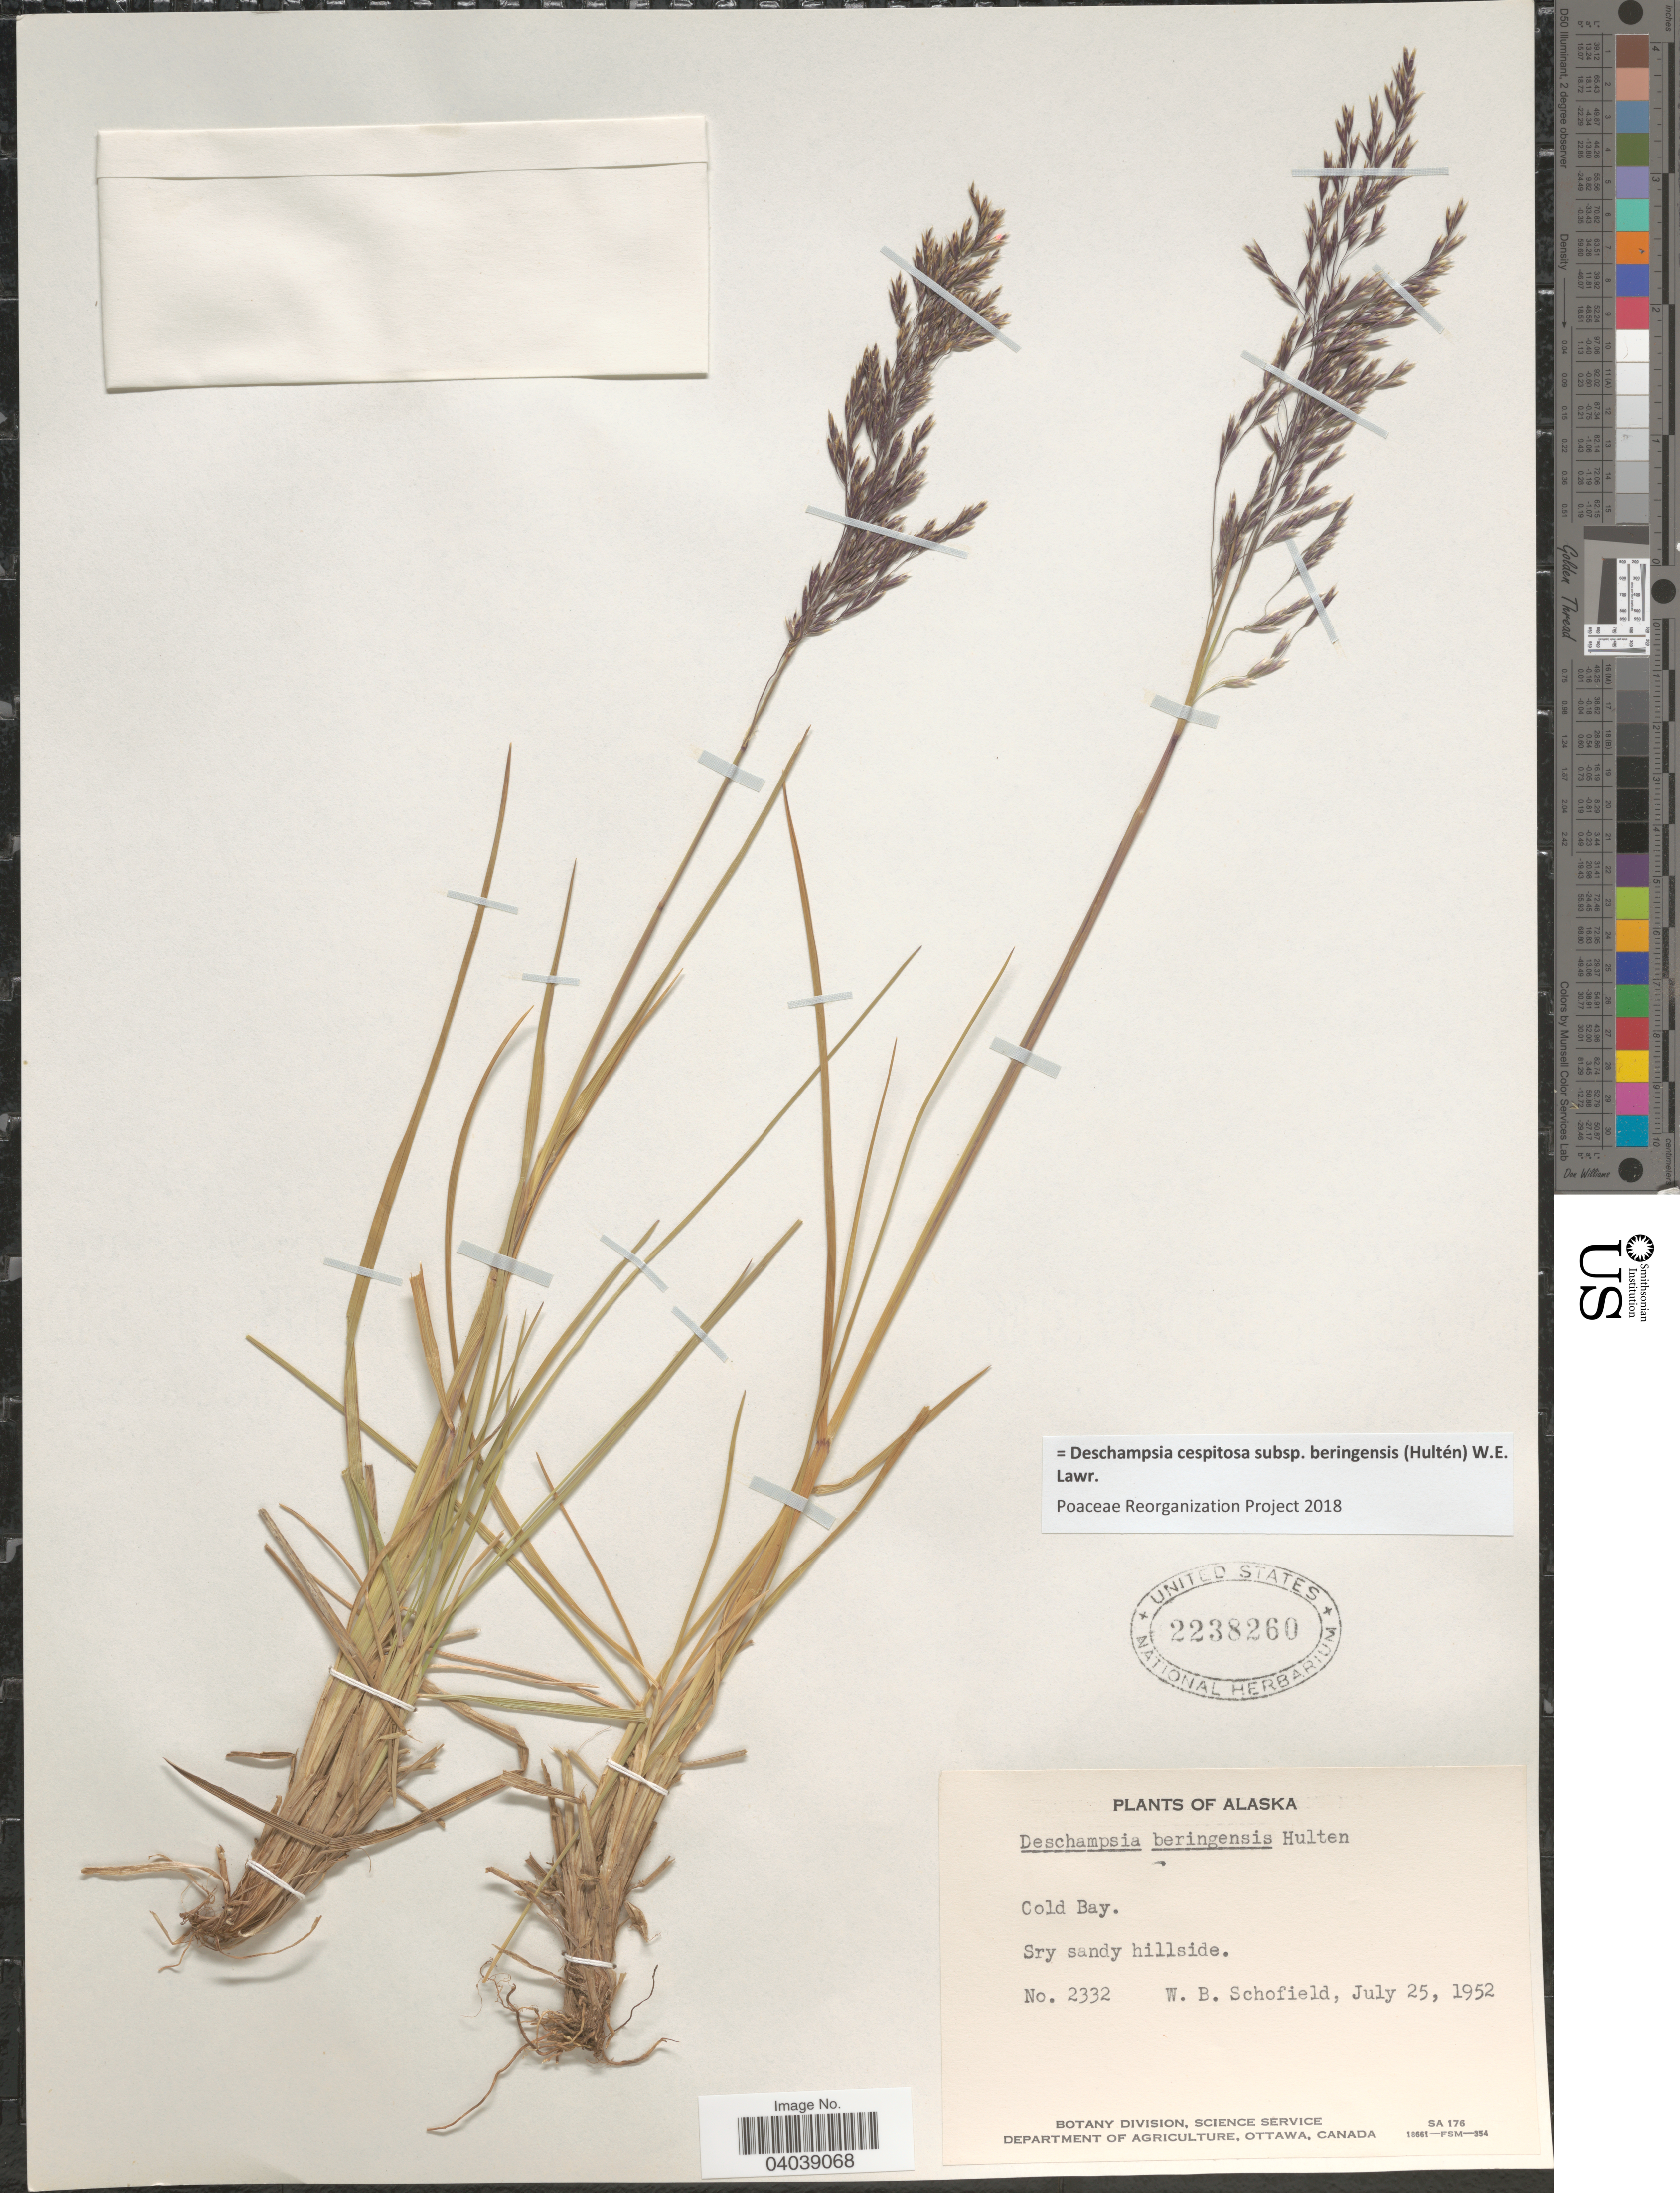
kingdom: Plantae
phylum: Tracheophyta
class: Liliopsida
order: Poales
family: Poaceae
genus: Deschampsia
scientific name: Deschampsia cespitosa subsp. beringensis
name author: (Hultén) Lawrence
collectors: W. Schofield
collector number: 2332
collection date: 1952-07-25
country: United States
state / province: Alaska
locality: Cold Bay.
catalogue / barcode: US 2238260